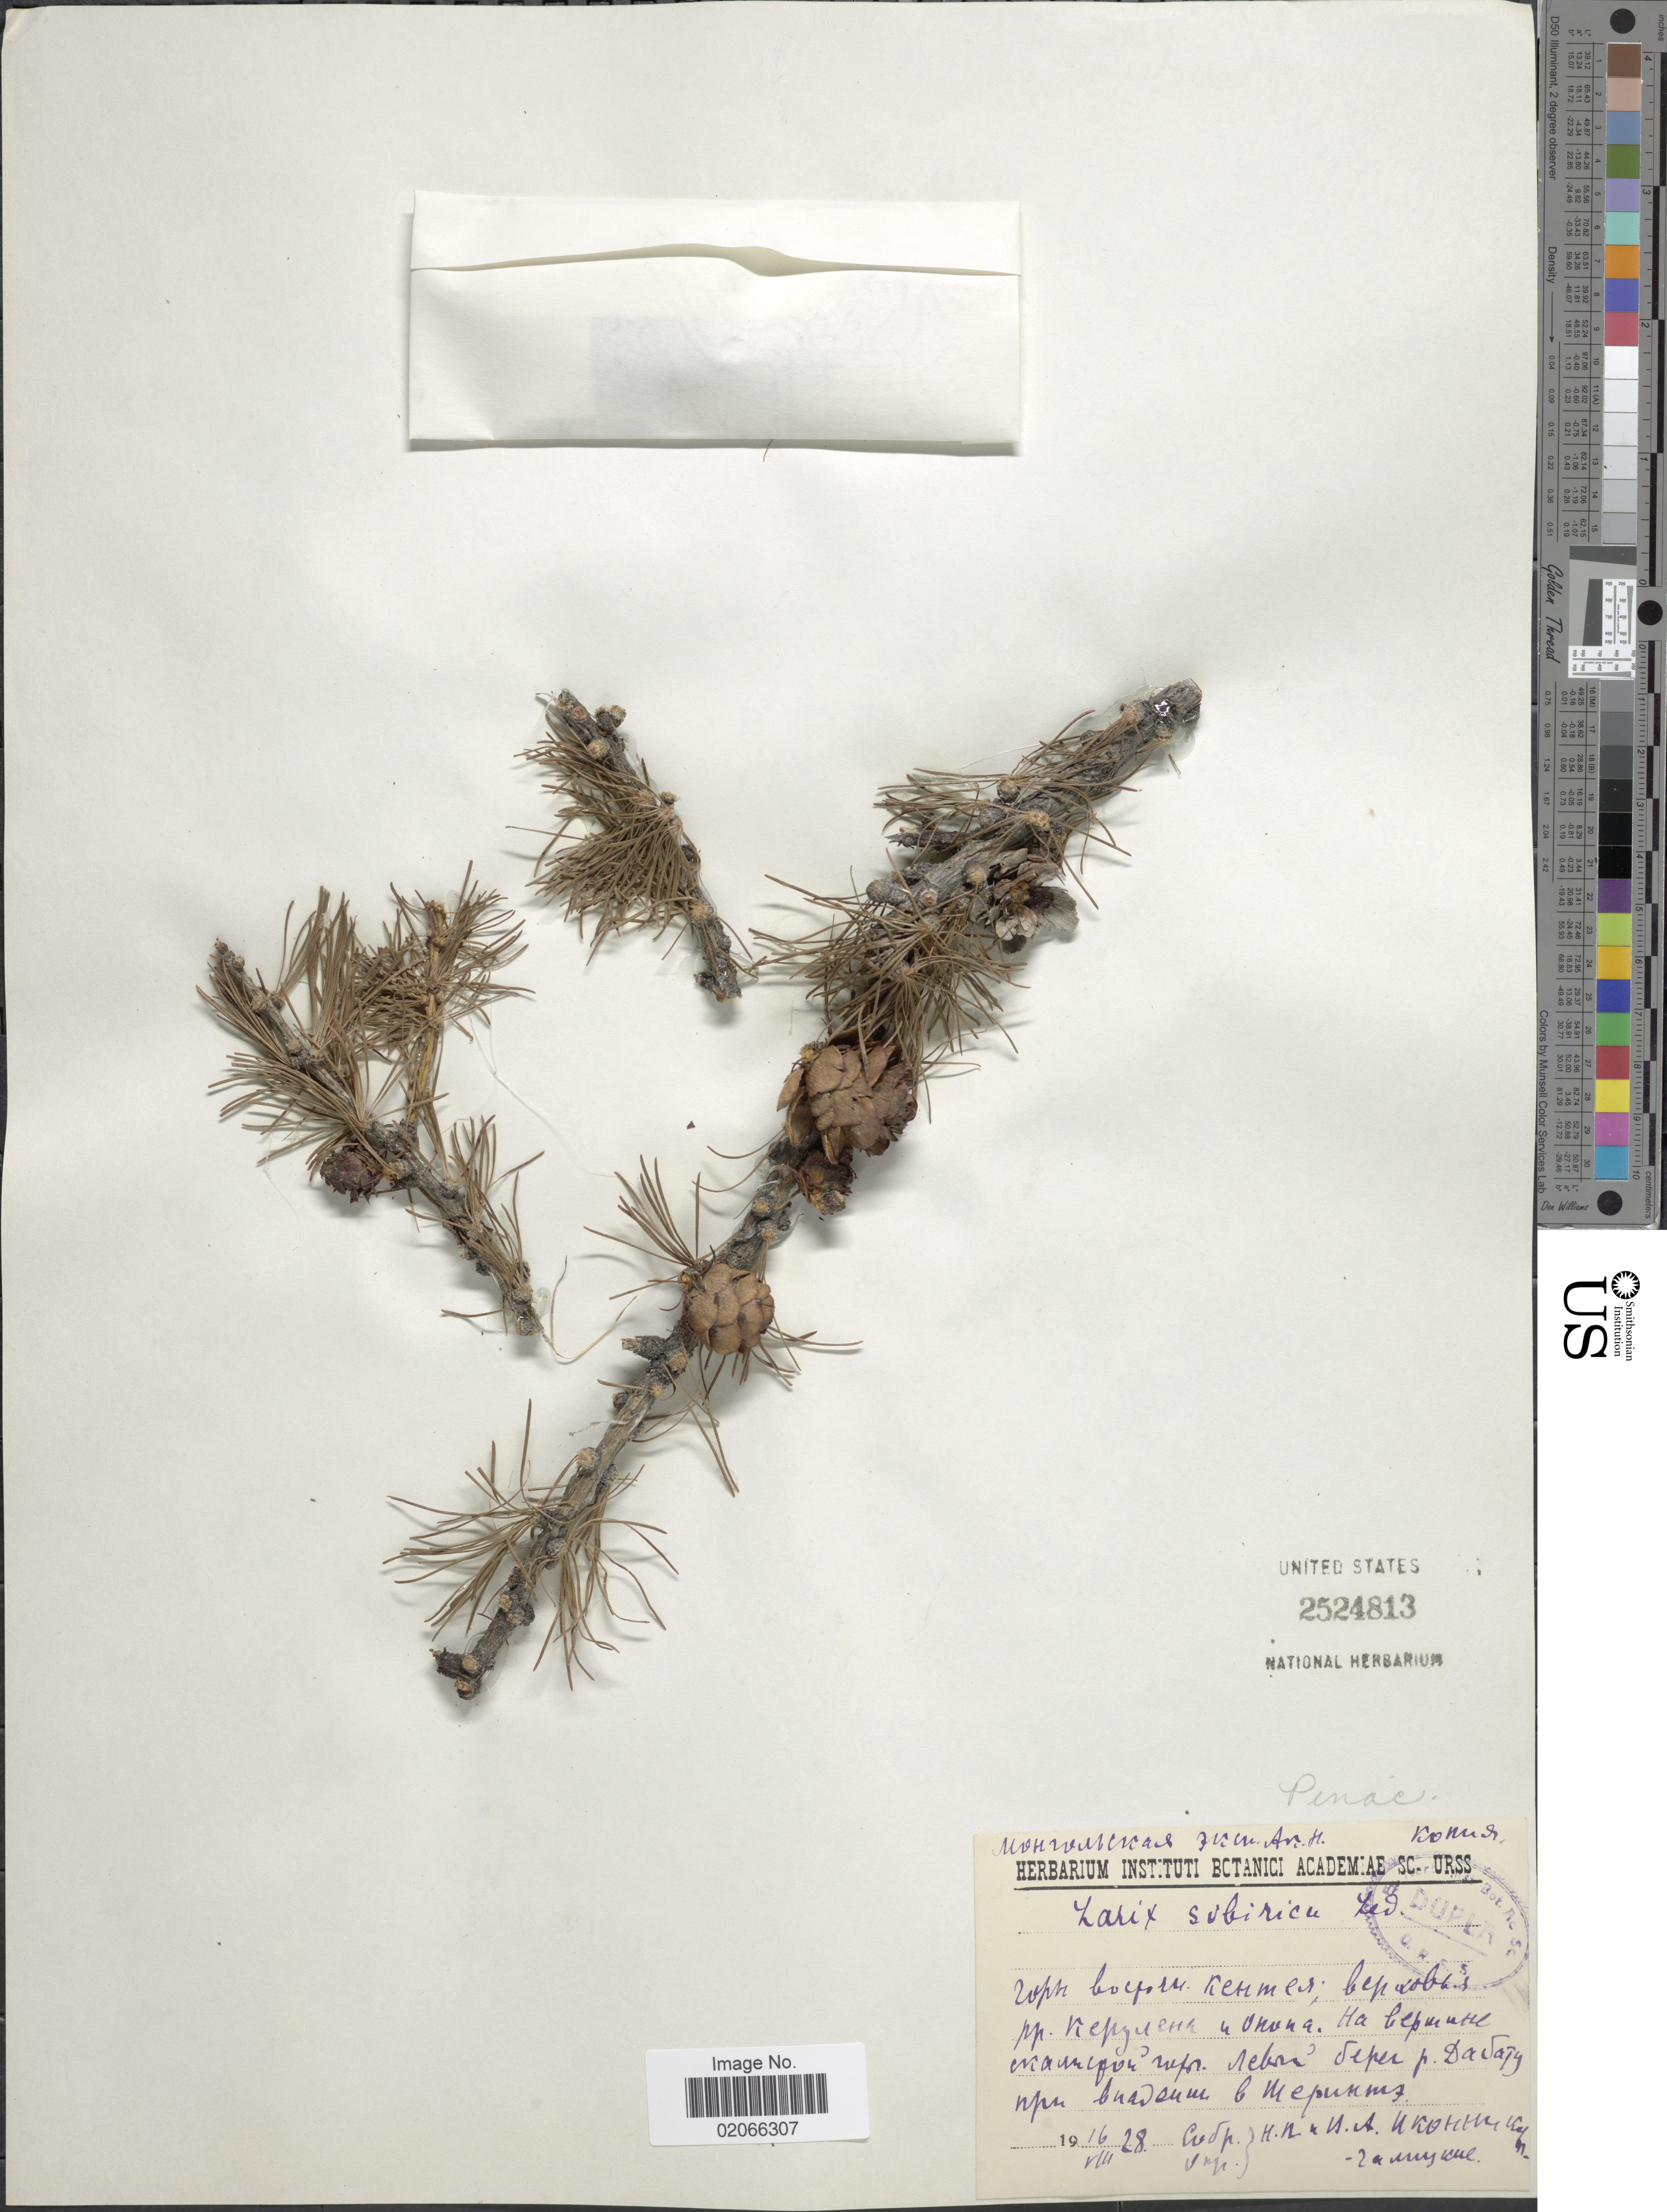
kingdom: Plantae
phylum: Tracheophyta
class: Pinopsida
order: Pinales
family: Pinaceae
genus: Larix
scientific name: Larix sibirica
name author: Ledeb.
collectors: N. P. Ikonnikov-Galitzky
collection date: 1928-08-16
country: Mongolia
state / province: Hentiy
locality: East of Kentai Mountains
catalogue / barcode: US 2524813